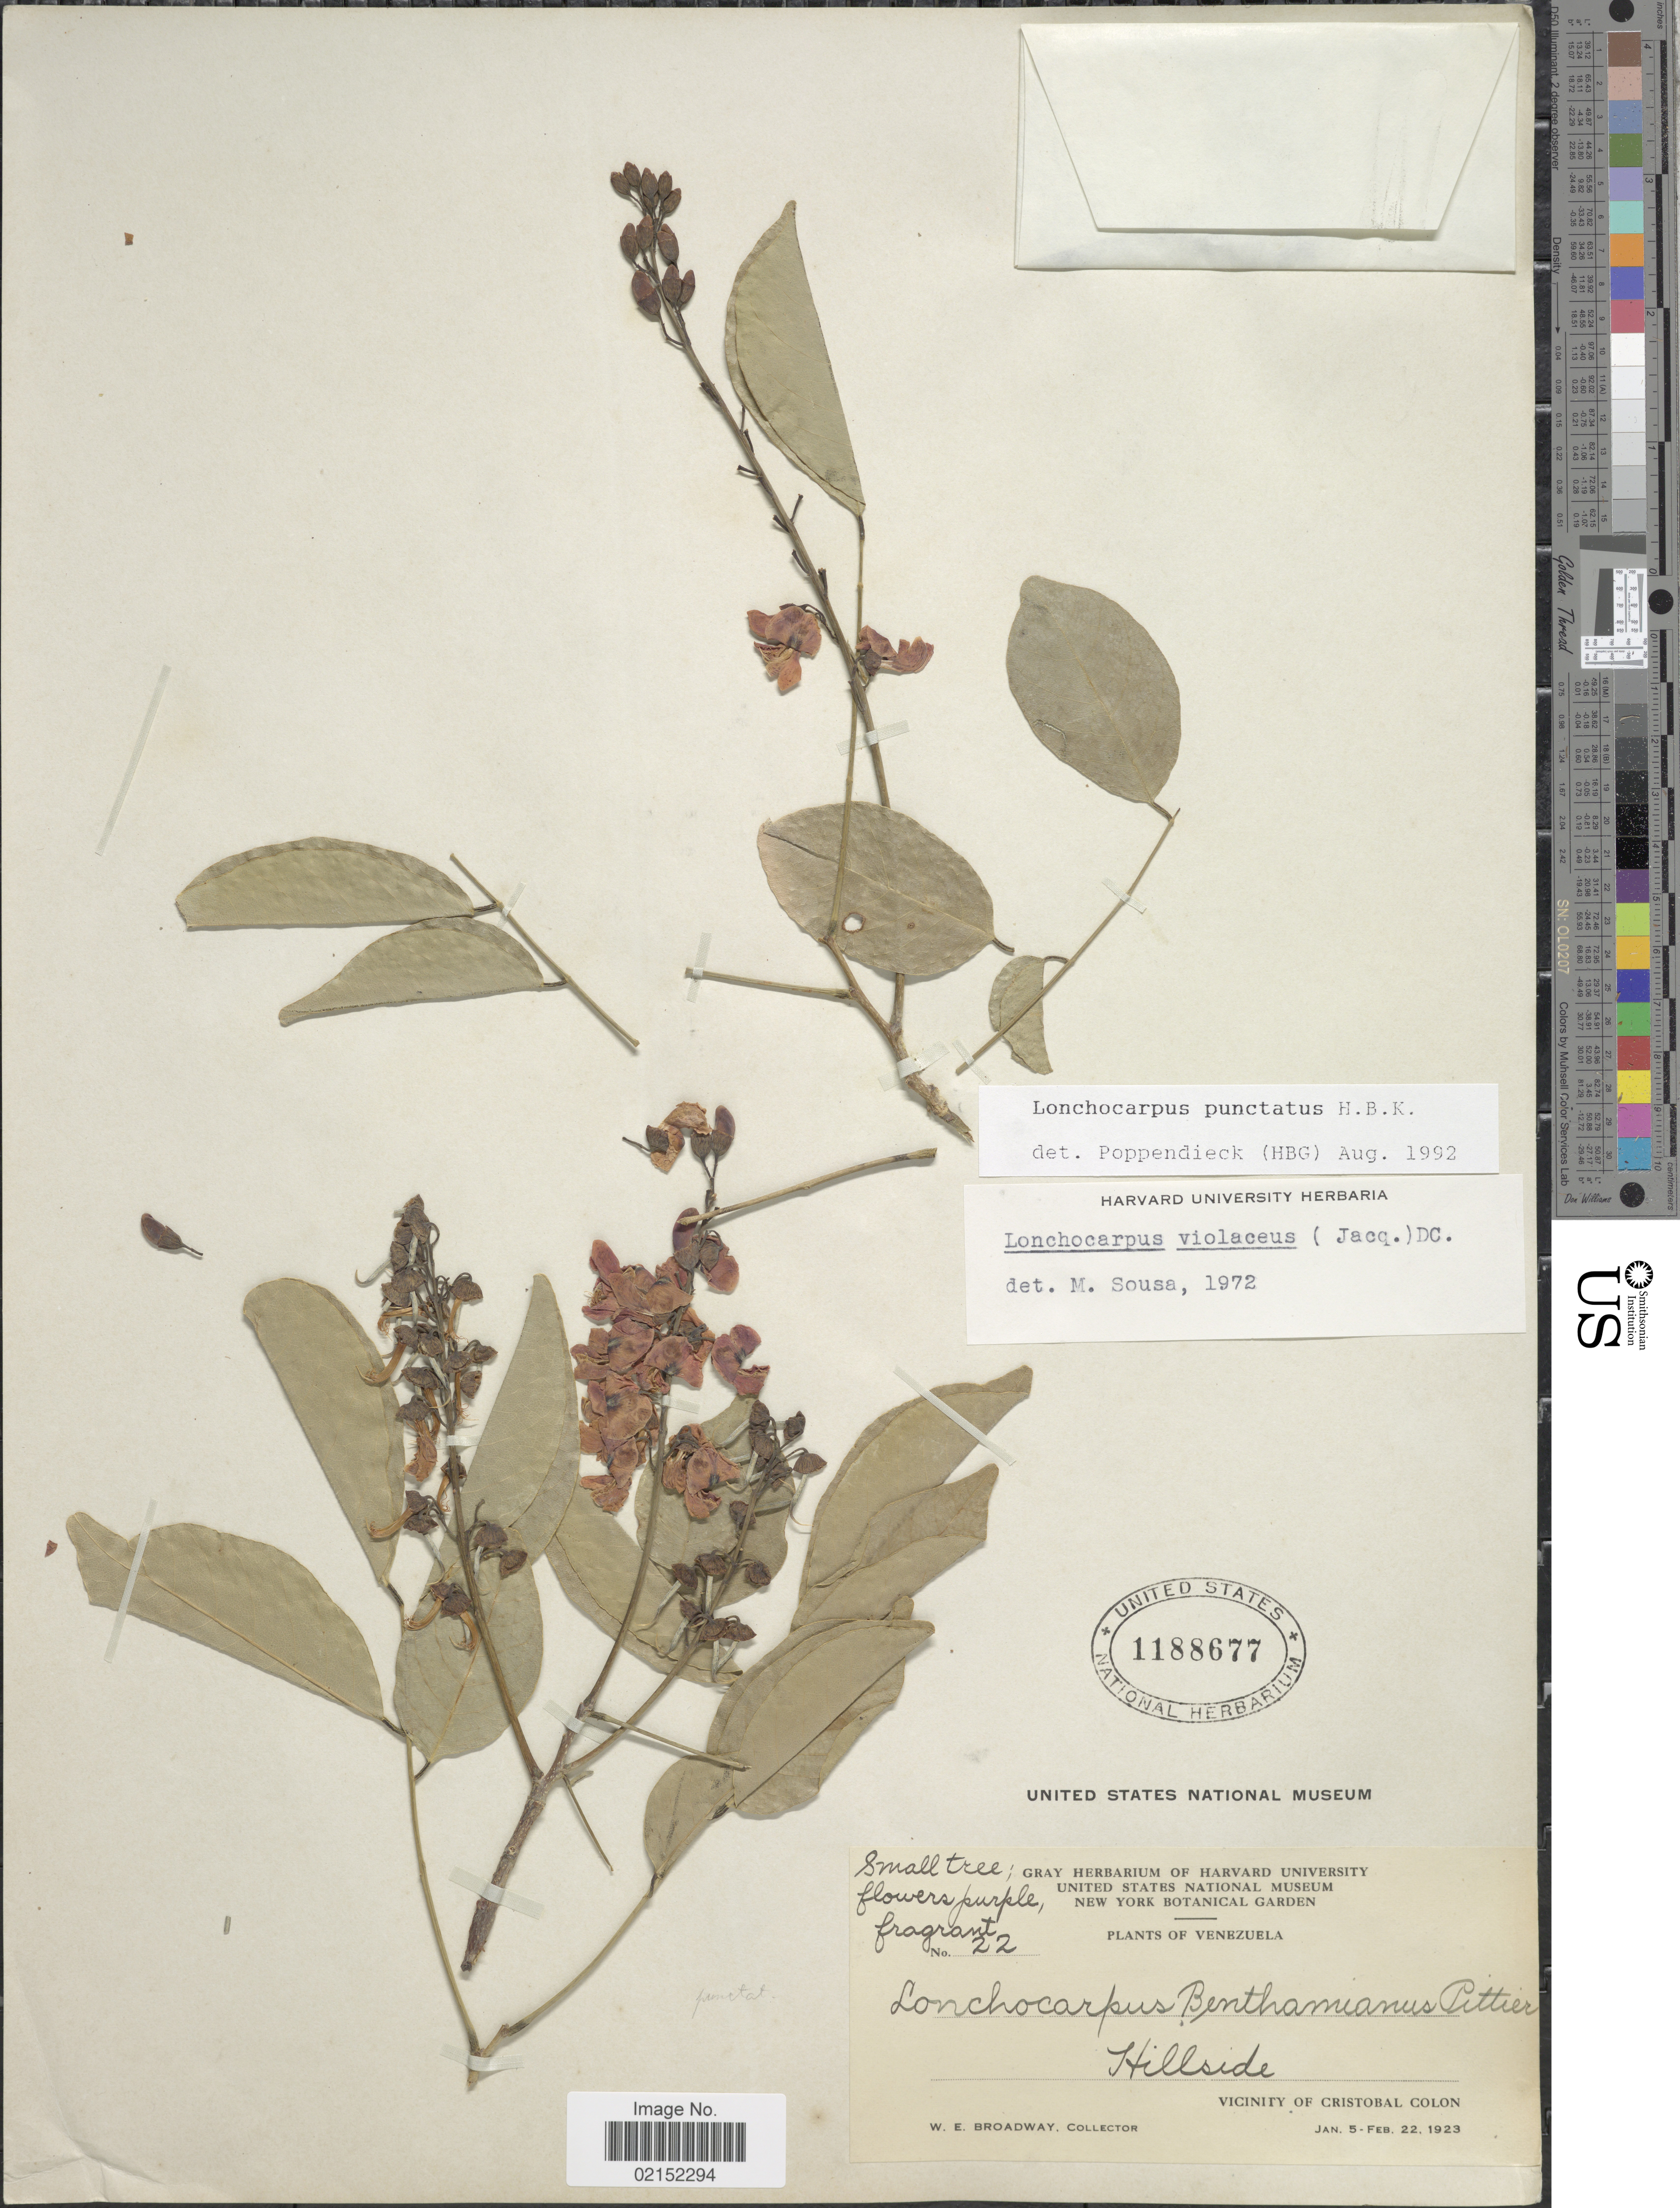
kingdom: Plantae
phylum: Tracheophyta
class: Magnoliopsida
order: Fabales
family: Fabaceae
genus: Lonchocarpus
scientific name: Lonchocarpus punctatus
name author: Kunth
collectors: W. E. Broadway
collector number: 22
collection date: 1923-01-05/1923-02-22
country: Venezuela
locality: Hillside, Vicinity of Cristobal Colon.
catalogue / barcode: US 1188677